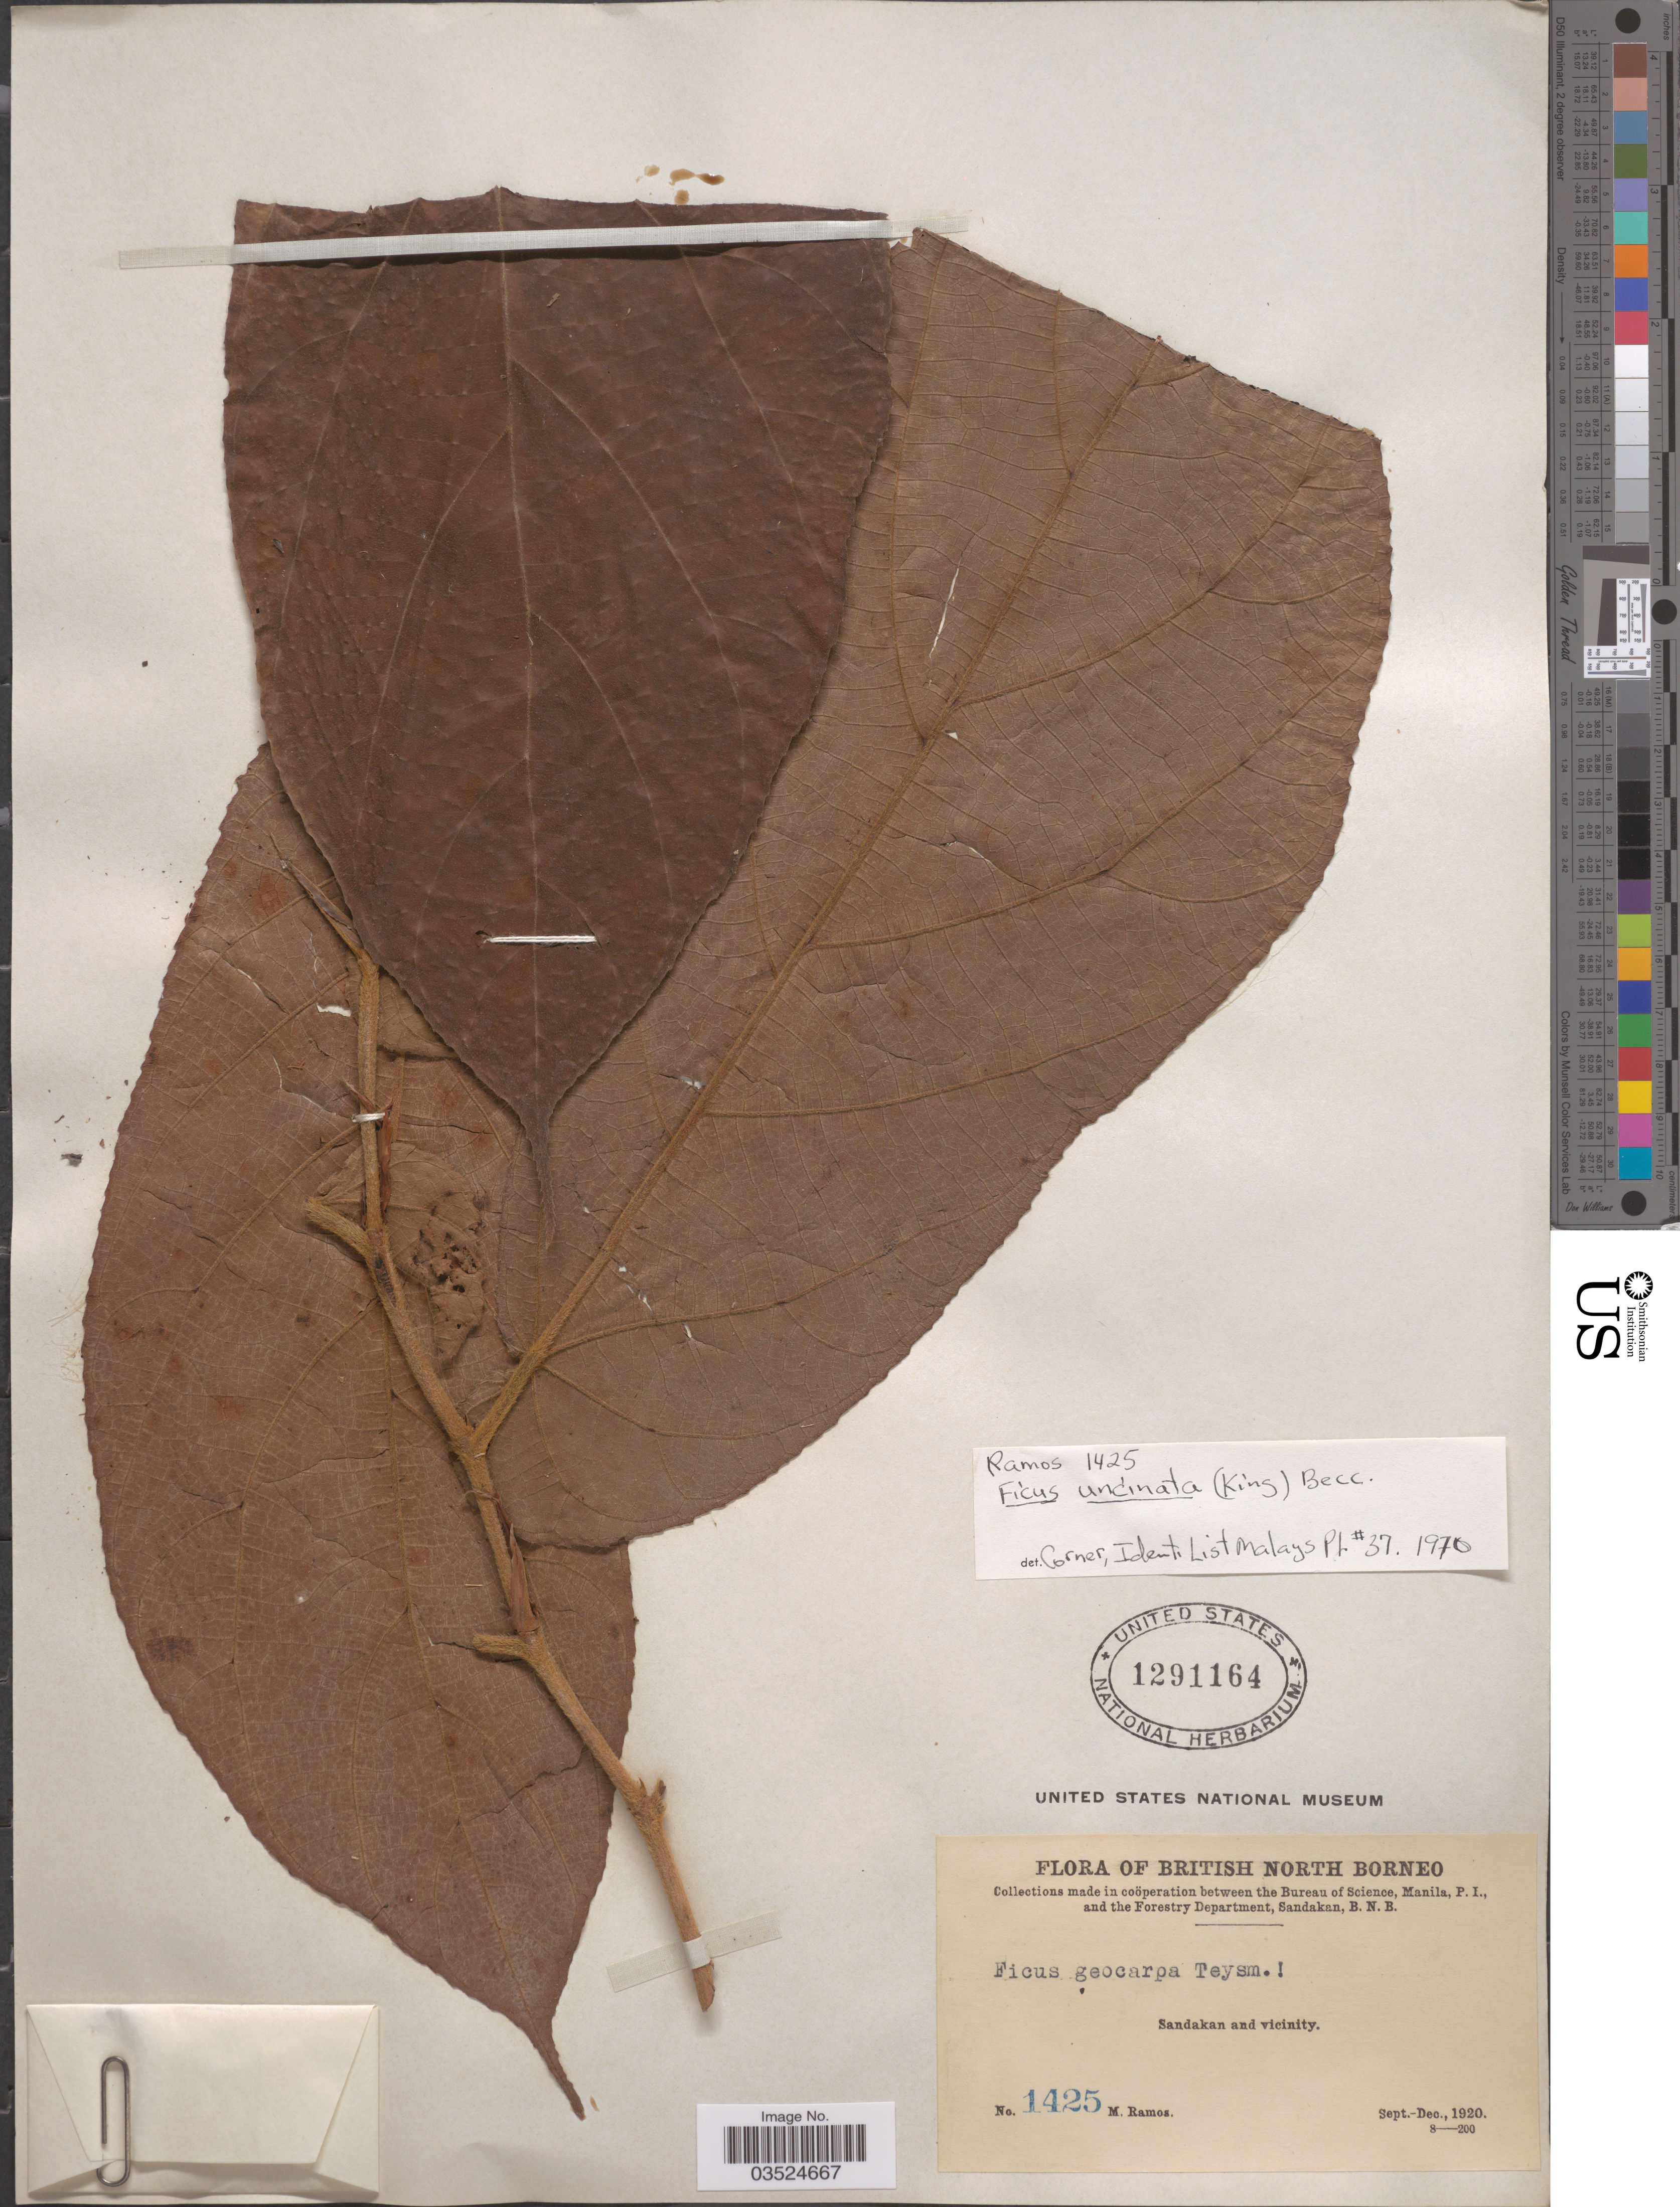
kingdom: Plantae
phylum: Tracheophyta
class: Magnoliopsida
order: Rosales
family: Moraceae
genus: Ficus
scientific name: Ficus uncinata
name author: (King) Becc.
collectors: M. Ramos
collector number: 1425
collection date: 1920-09/1920-12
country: Malaysia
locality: British North Borneo. Sandakan and vicinity.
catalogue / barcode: US 1291164